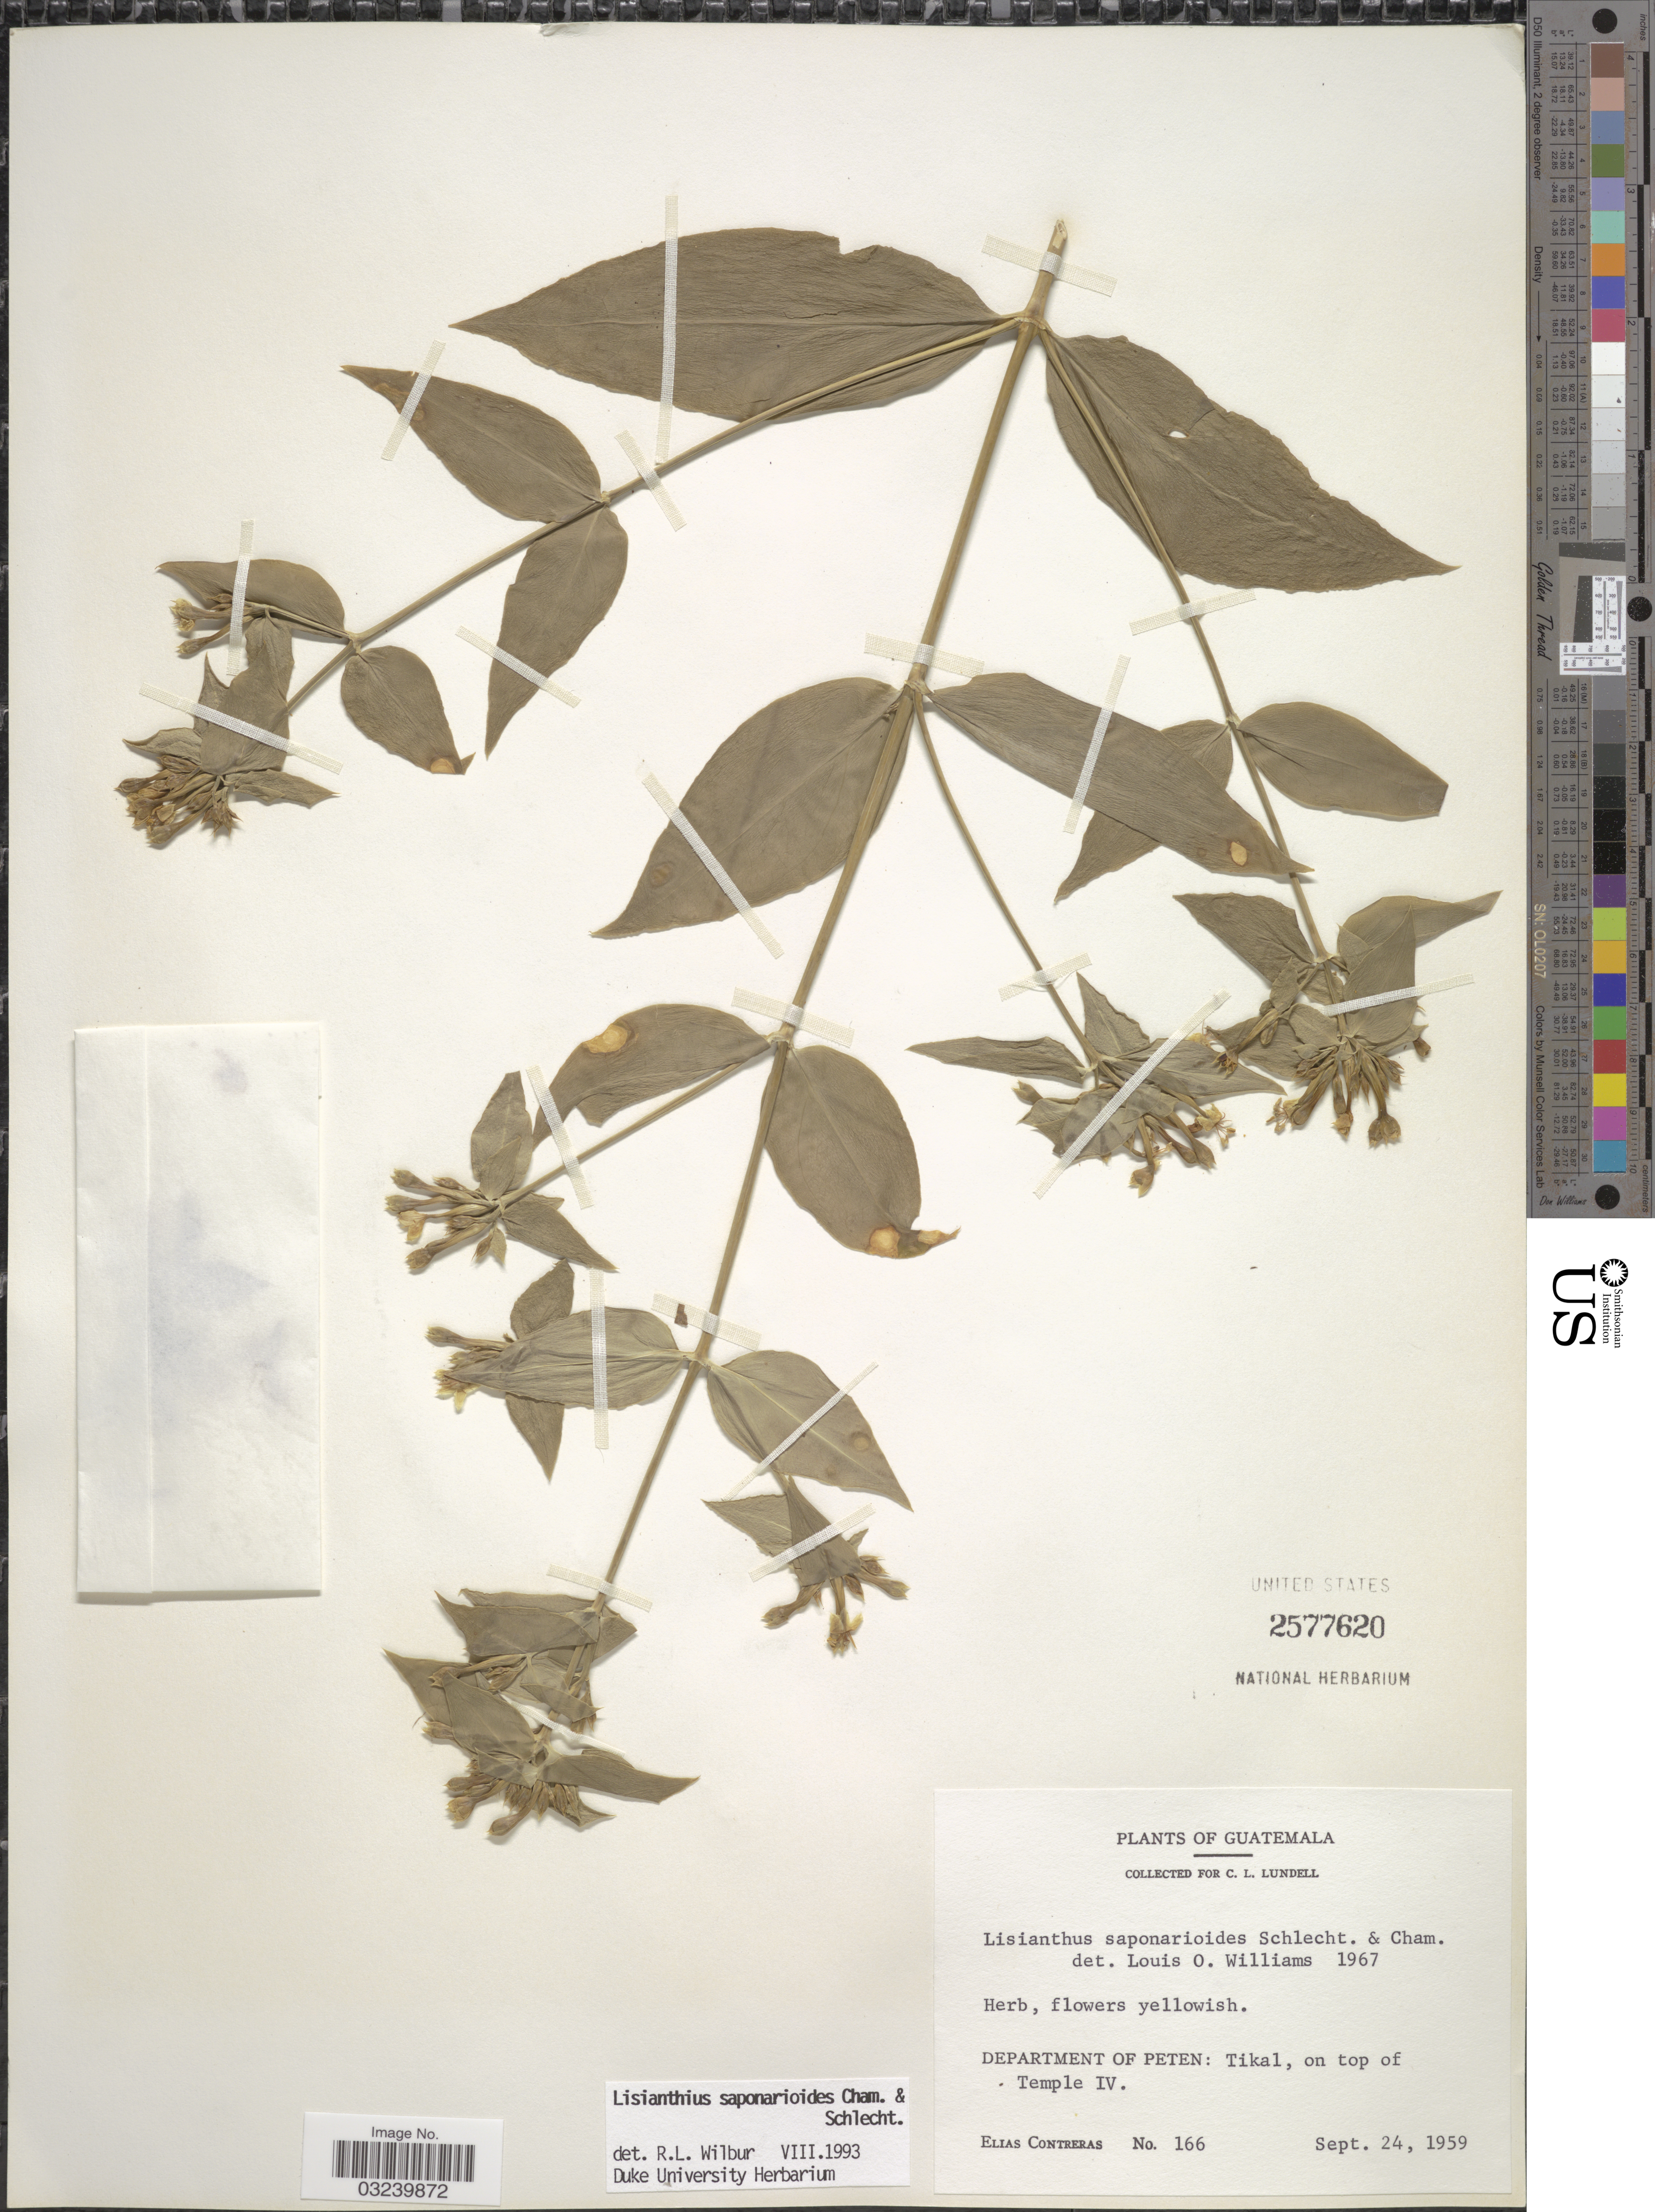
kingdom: Plantae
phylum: Tracheophyta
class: Magnoliopsida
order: Gentianales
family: Gentianaceae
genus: Lisianthius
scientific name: Lisianthius saponarioides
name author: Schltdl. & Cham.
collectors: E. Contreras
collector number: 166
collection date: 1959-09-24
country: Guatemala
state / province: El Petén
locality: Department of Peten: Tikal, on top of Temple IV.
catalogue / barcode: US 2577620